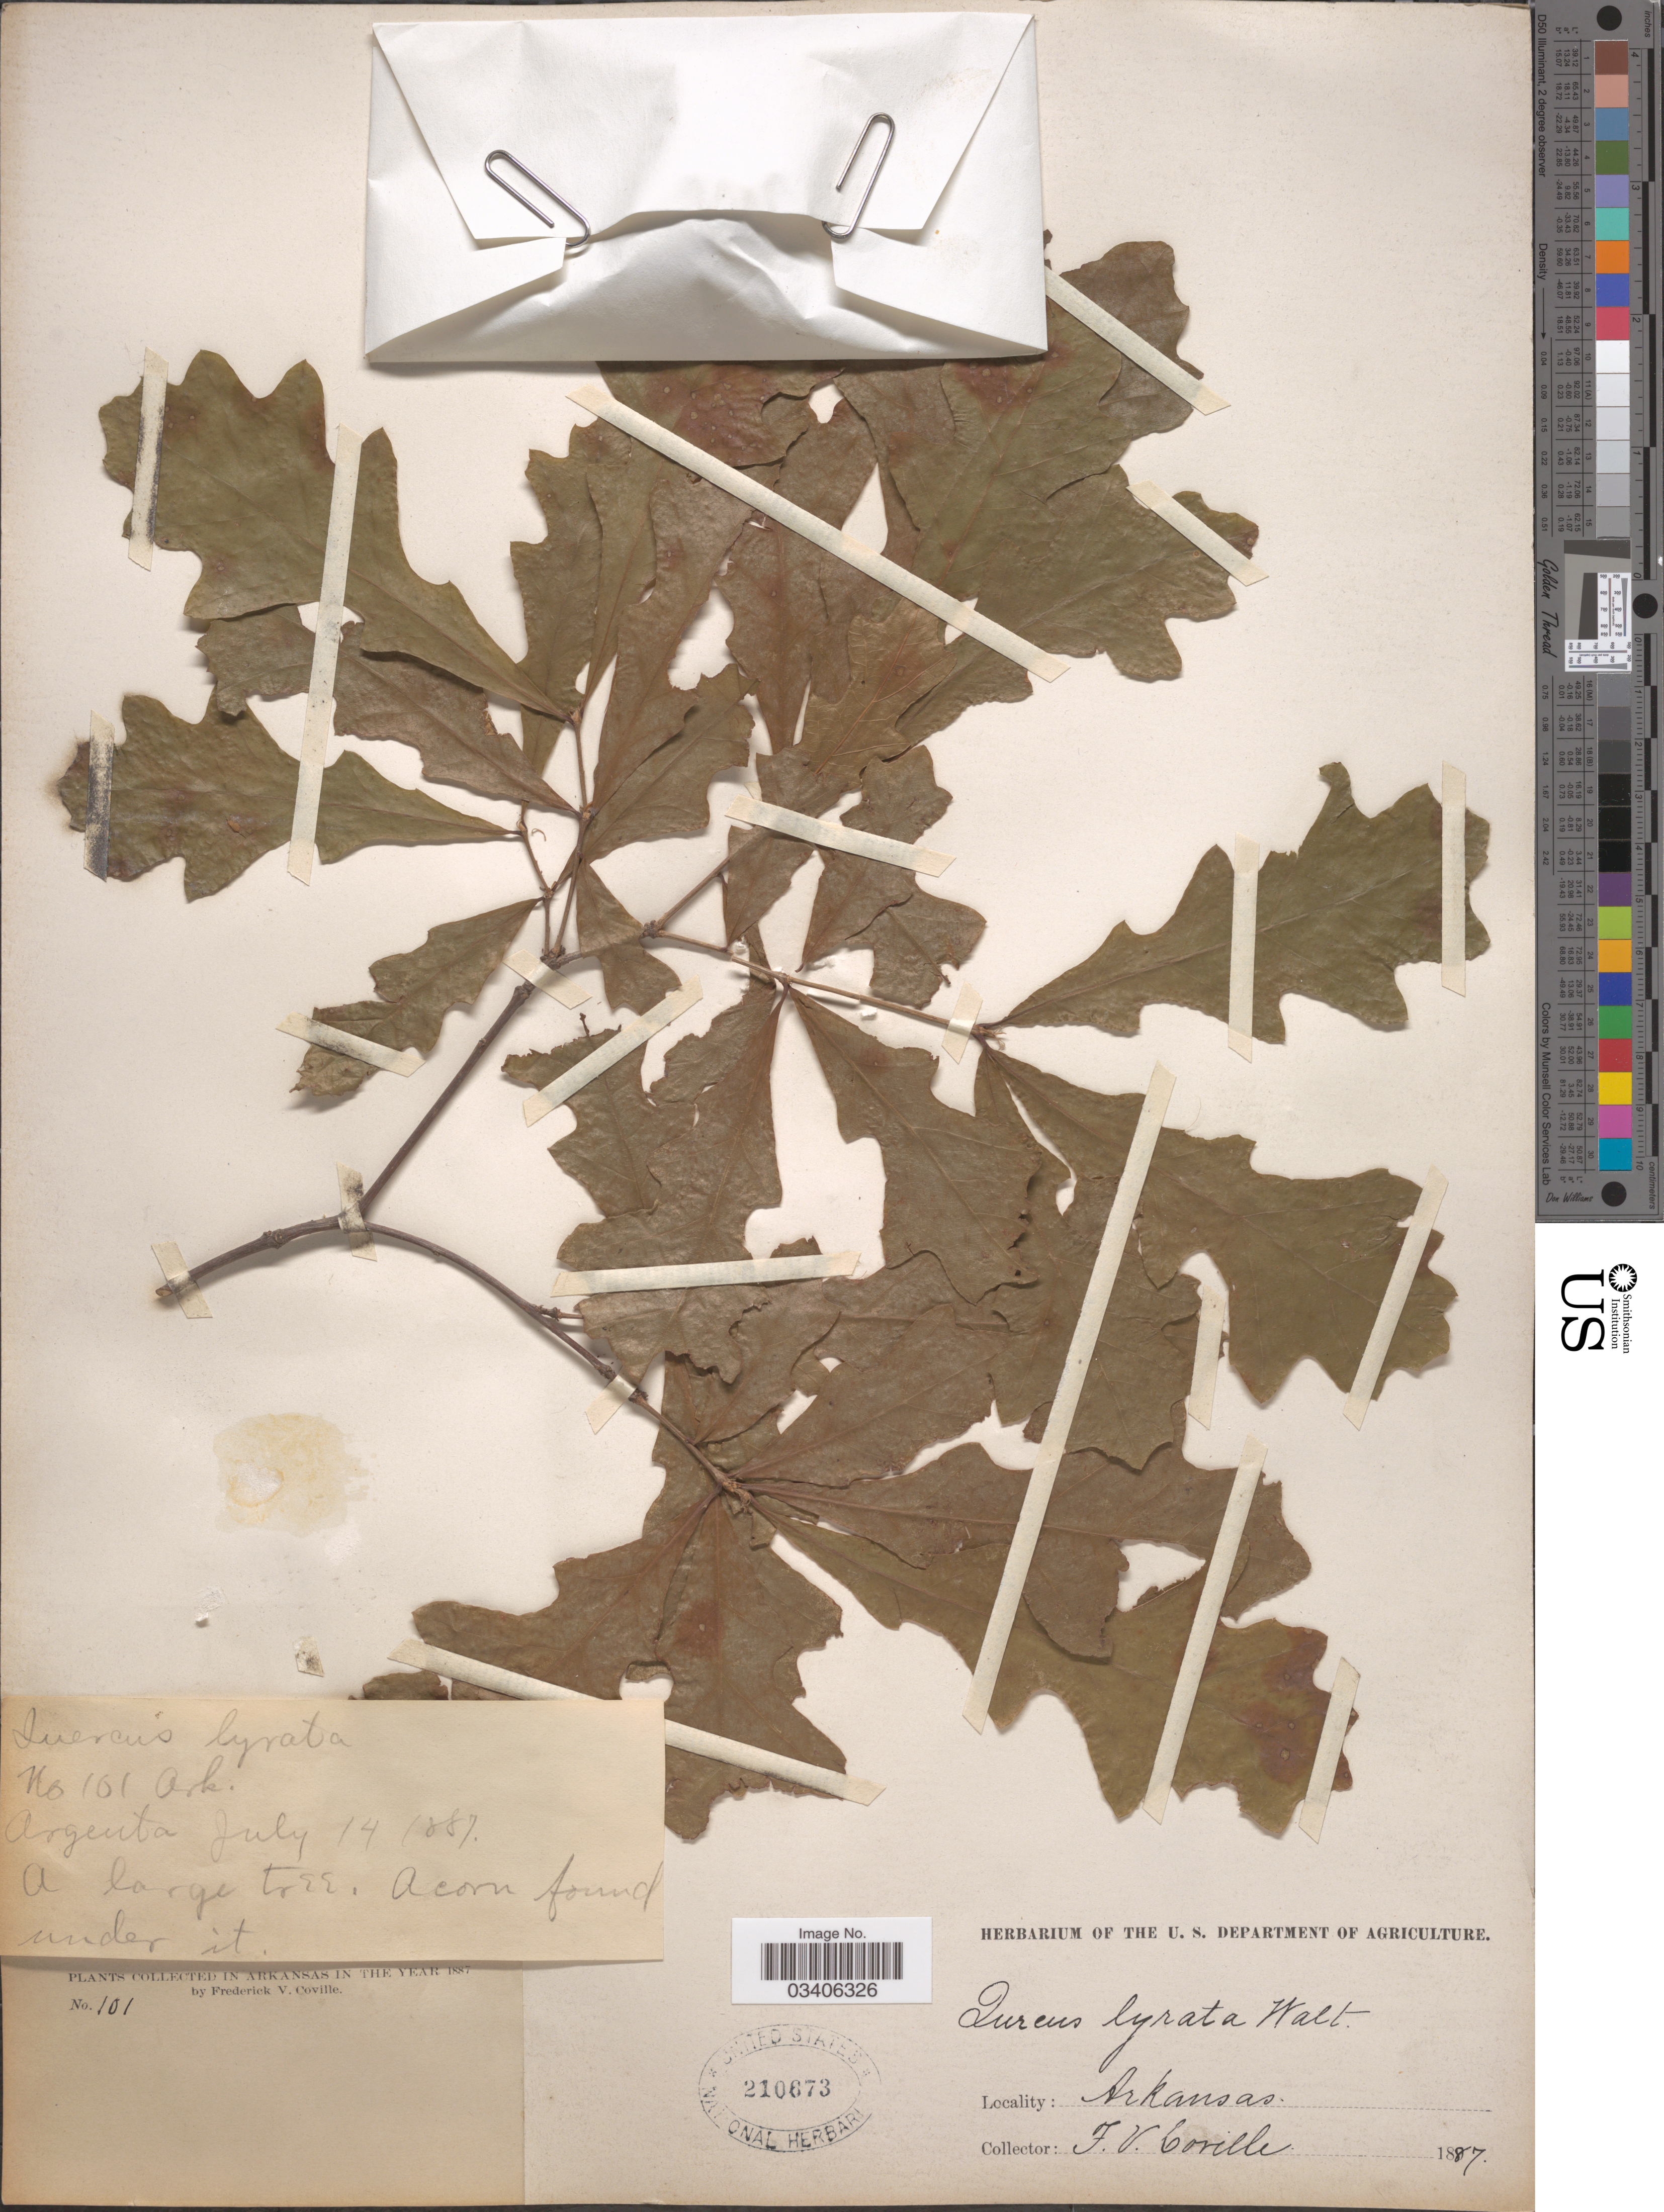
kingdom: Plantae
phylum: Tracheophyta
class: Magnoliopsida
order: Fagales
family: Fagaceae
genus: Quercus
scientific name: Quercus lyrata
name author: Walter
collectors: F. V. Coville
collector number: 101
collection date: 1887-07-14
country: United States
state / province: Arkansas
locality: Argenta.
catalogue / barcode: US 210673